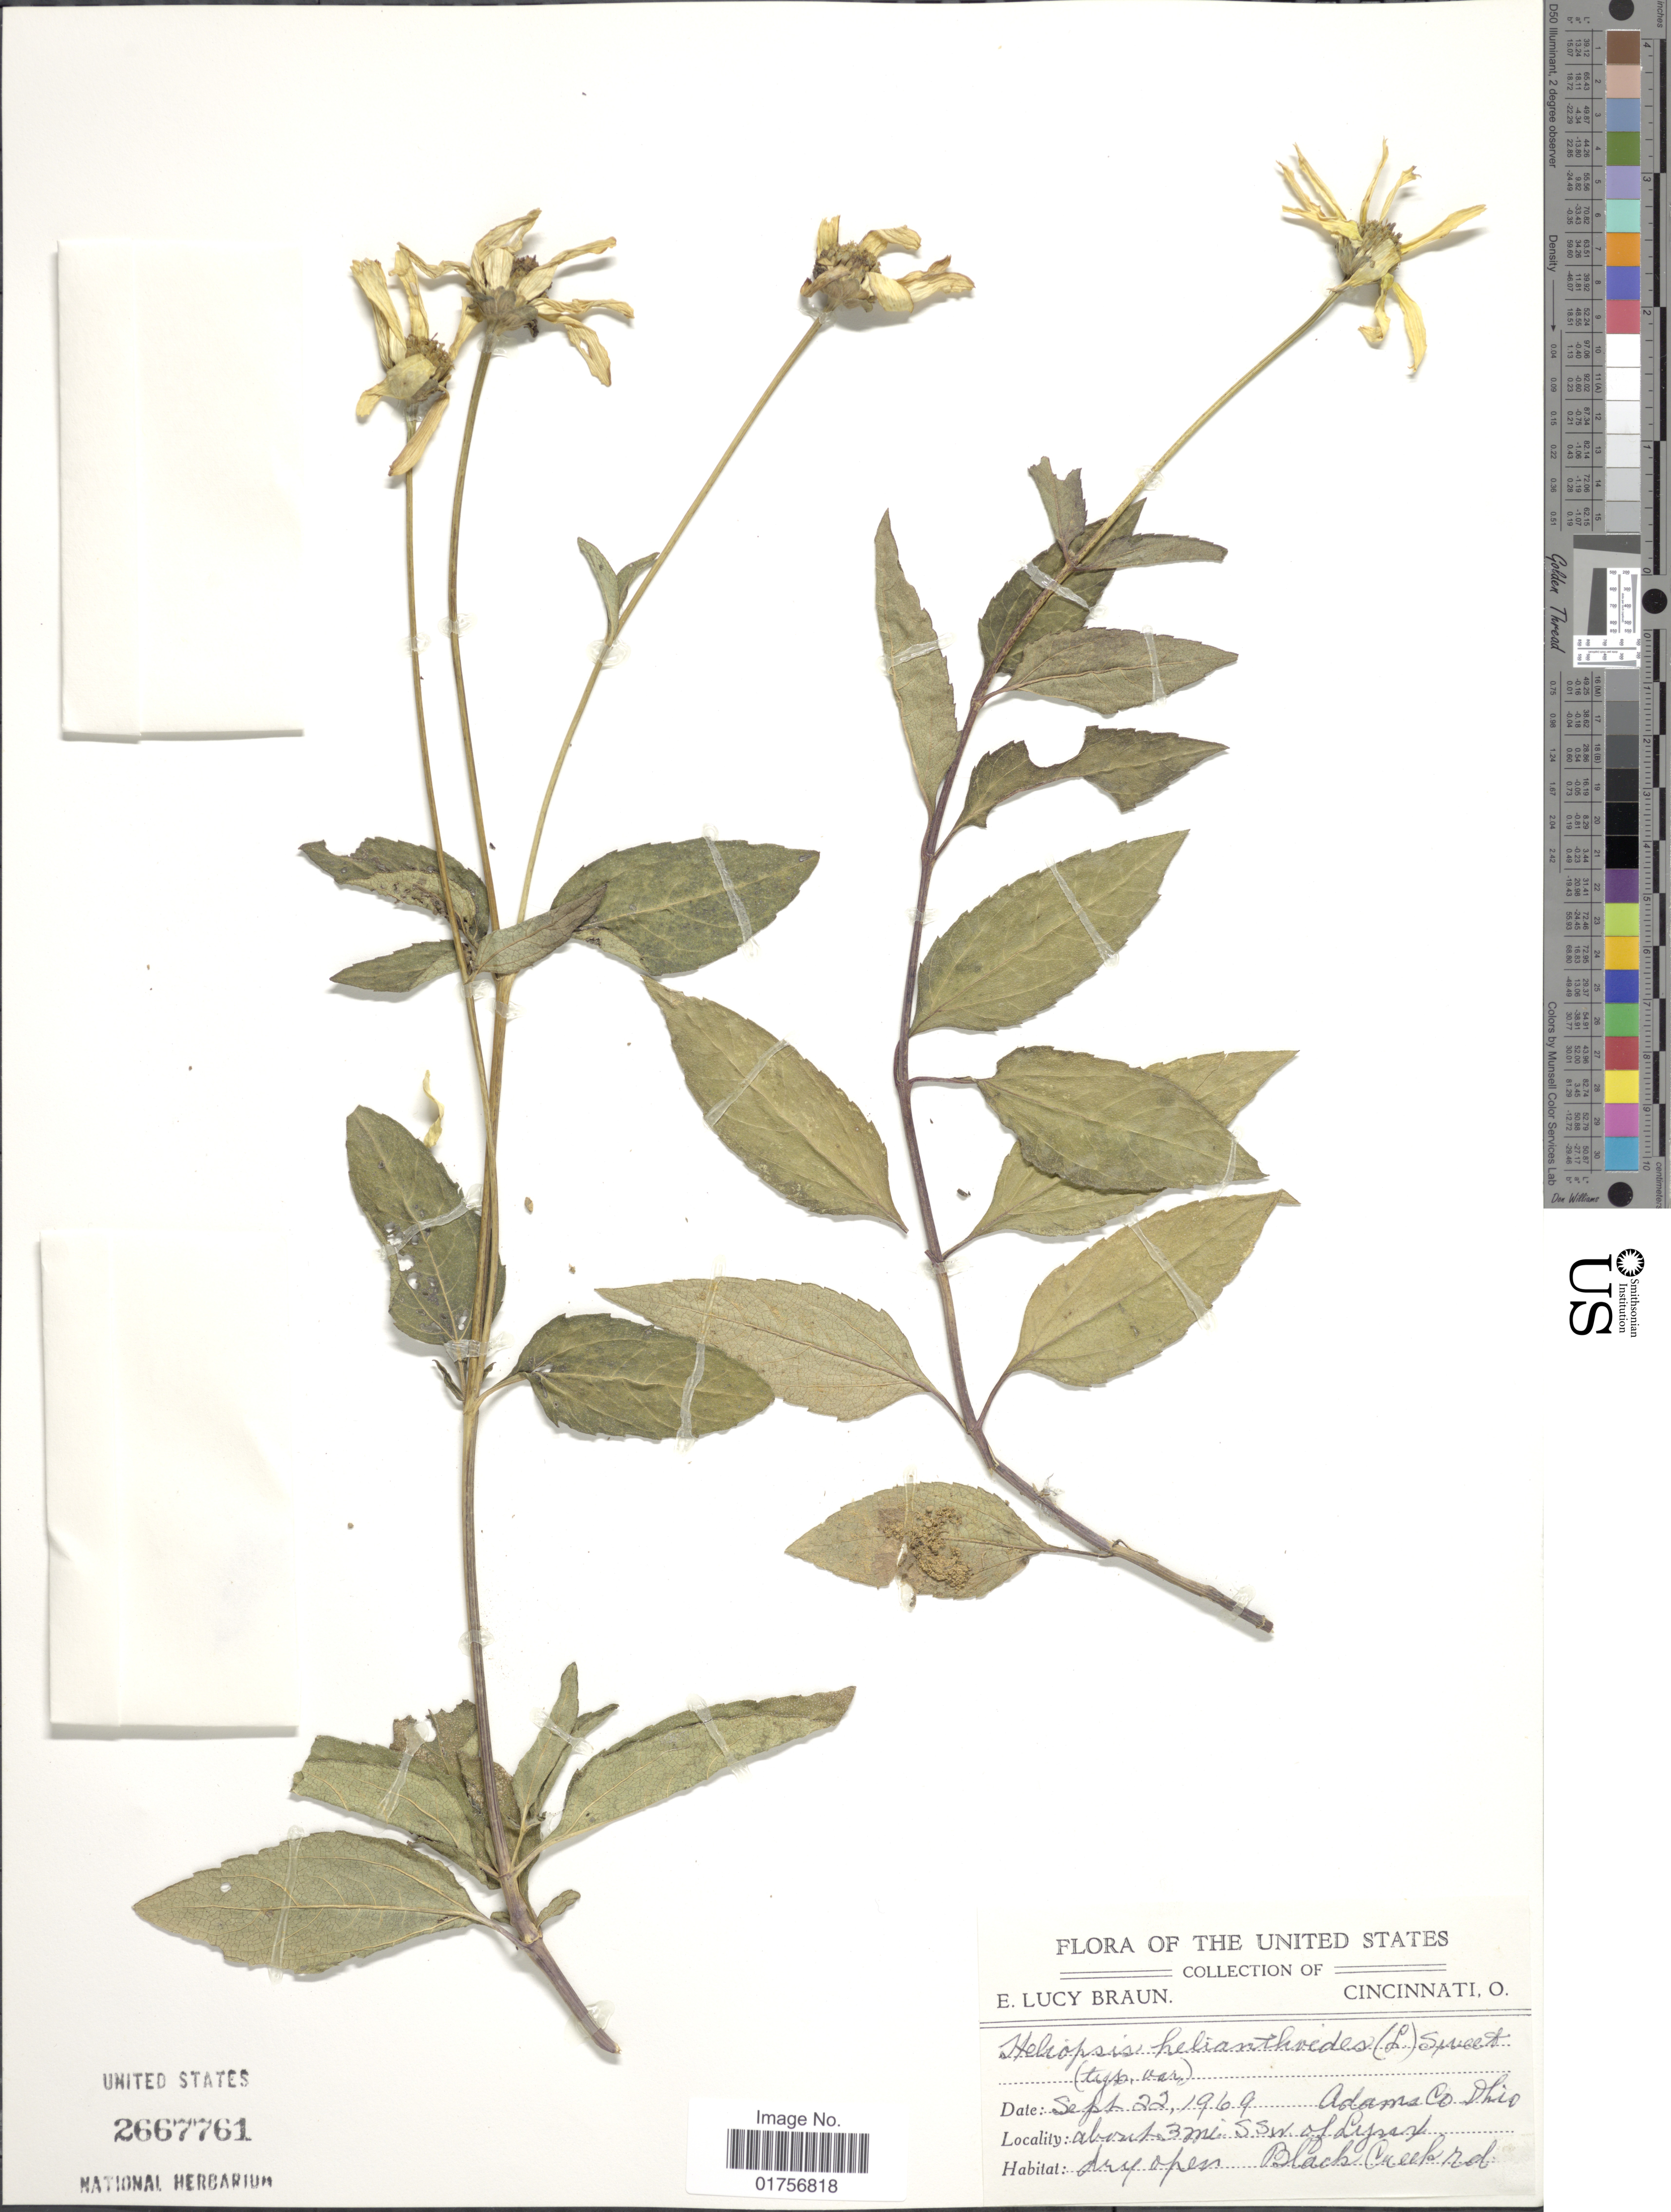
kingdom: Plantae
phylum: Tracheophyta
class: Magnoliopsida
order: Asterales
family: Asteraceae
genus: Heliopsis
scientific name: Heliopsis helianthoides subsp. helianthoides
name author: (L.) Sweet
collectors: E. L. Braun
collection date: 1969-09-22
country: United States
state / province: Ohio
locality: Adams Co., Ohio, About 3 mi. SSW of Lynx, Black Creek rd.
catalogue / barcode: US 2667761